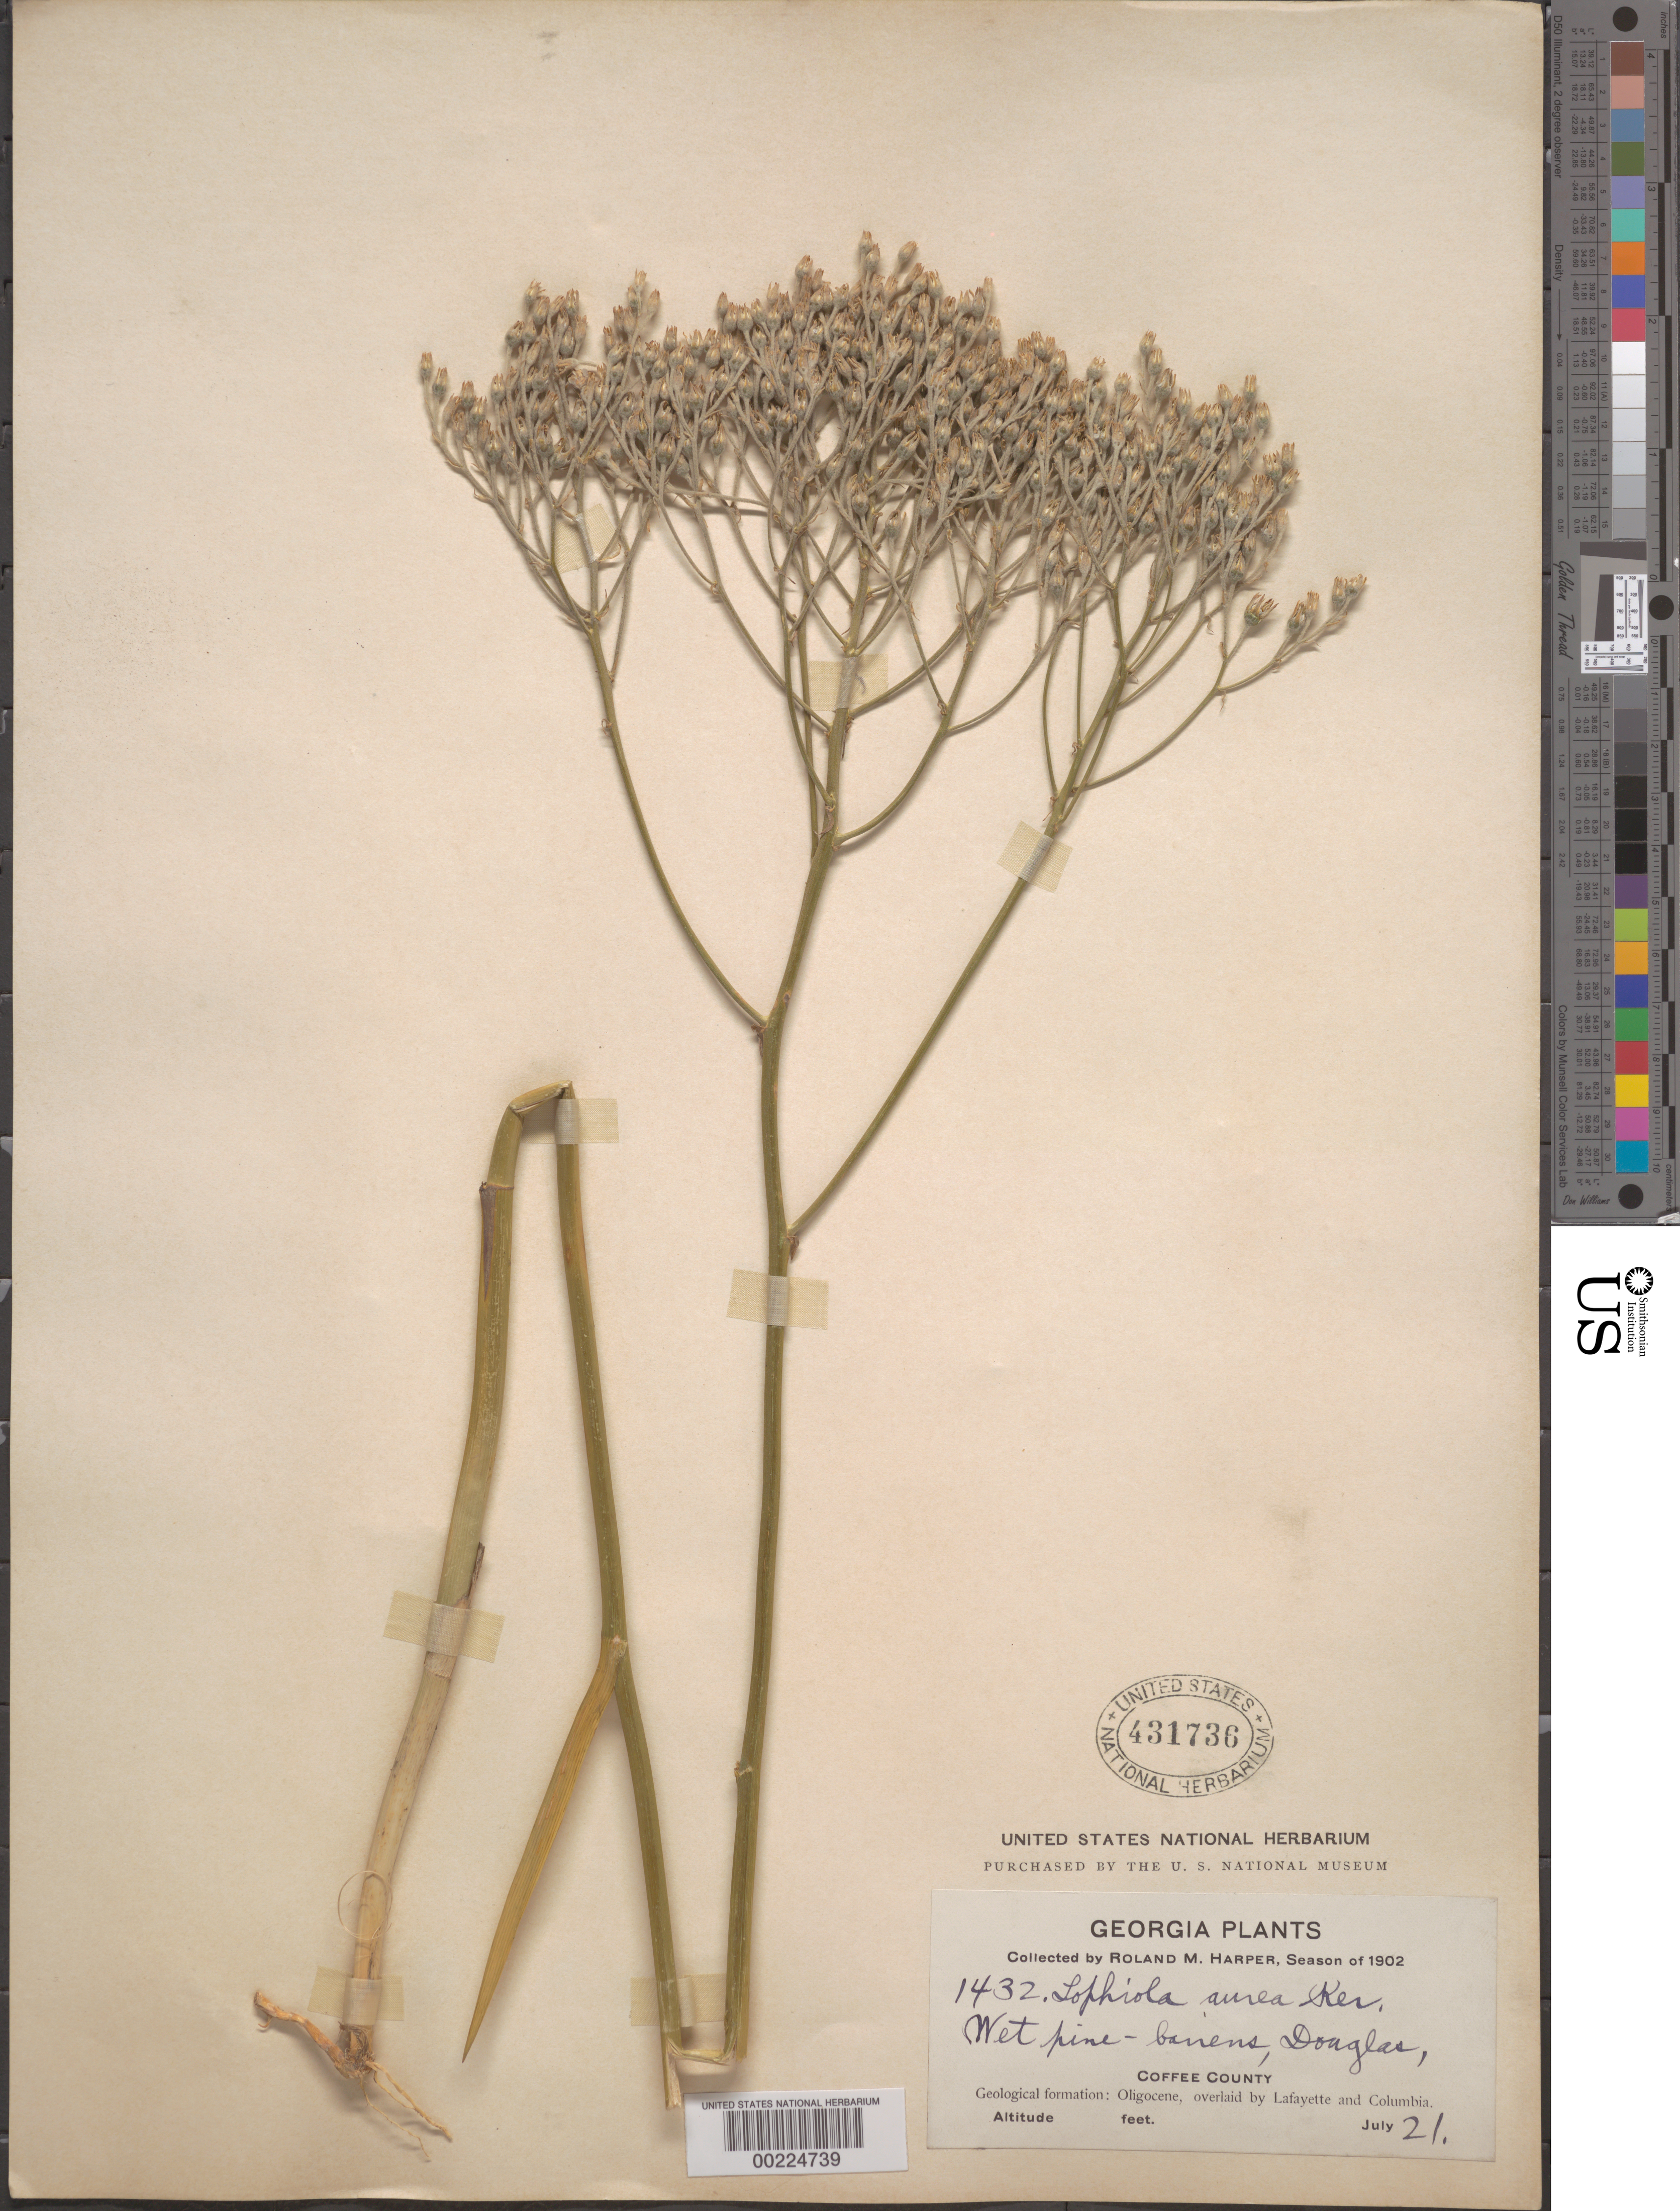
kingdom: Plantae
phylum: Tracheophyta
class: Liliopsida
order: Dioscoreales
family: Nartheciaceae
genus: Lophiola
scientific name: Lophiola aurea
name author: Ker Gawl.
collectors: R. M. Harper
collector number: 1432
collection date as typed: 21 Jul 1902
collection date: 1902-07-21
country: United States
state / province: Georgia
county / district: Coffee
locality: Douglas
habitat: Wet pine barrens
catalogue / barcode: US 431736